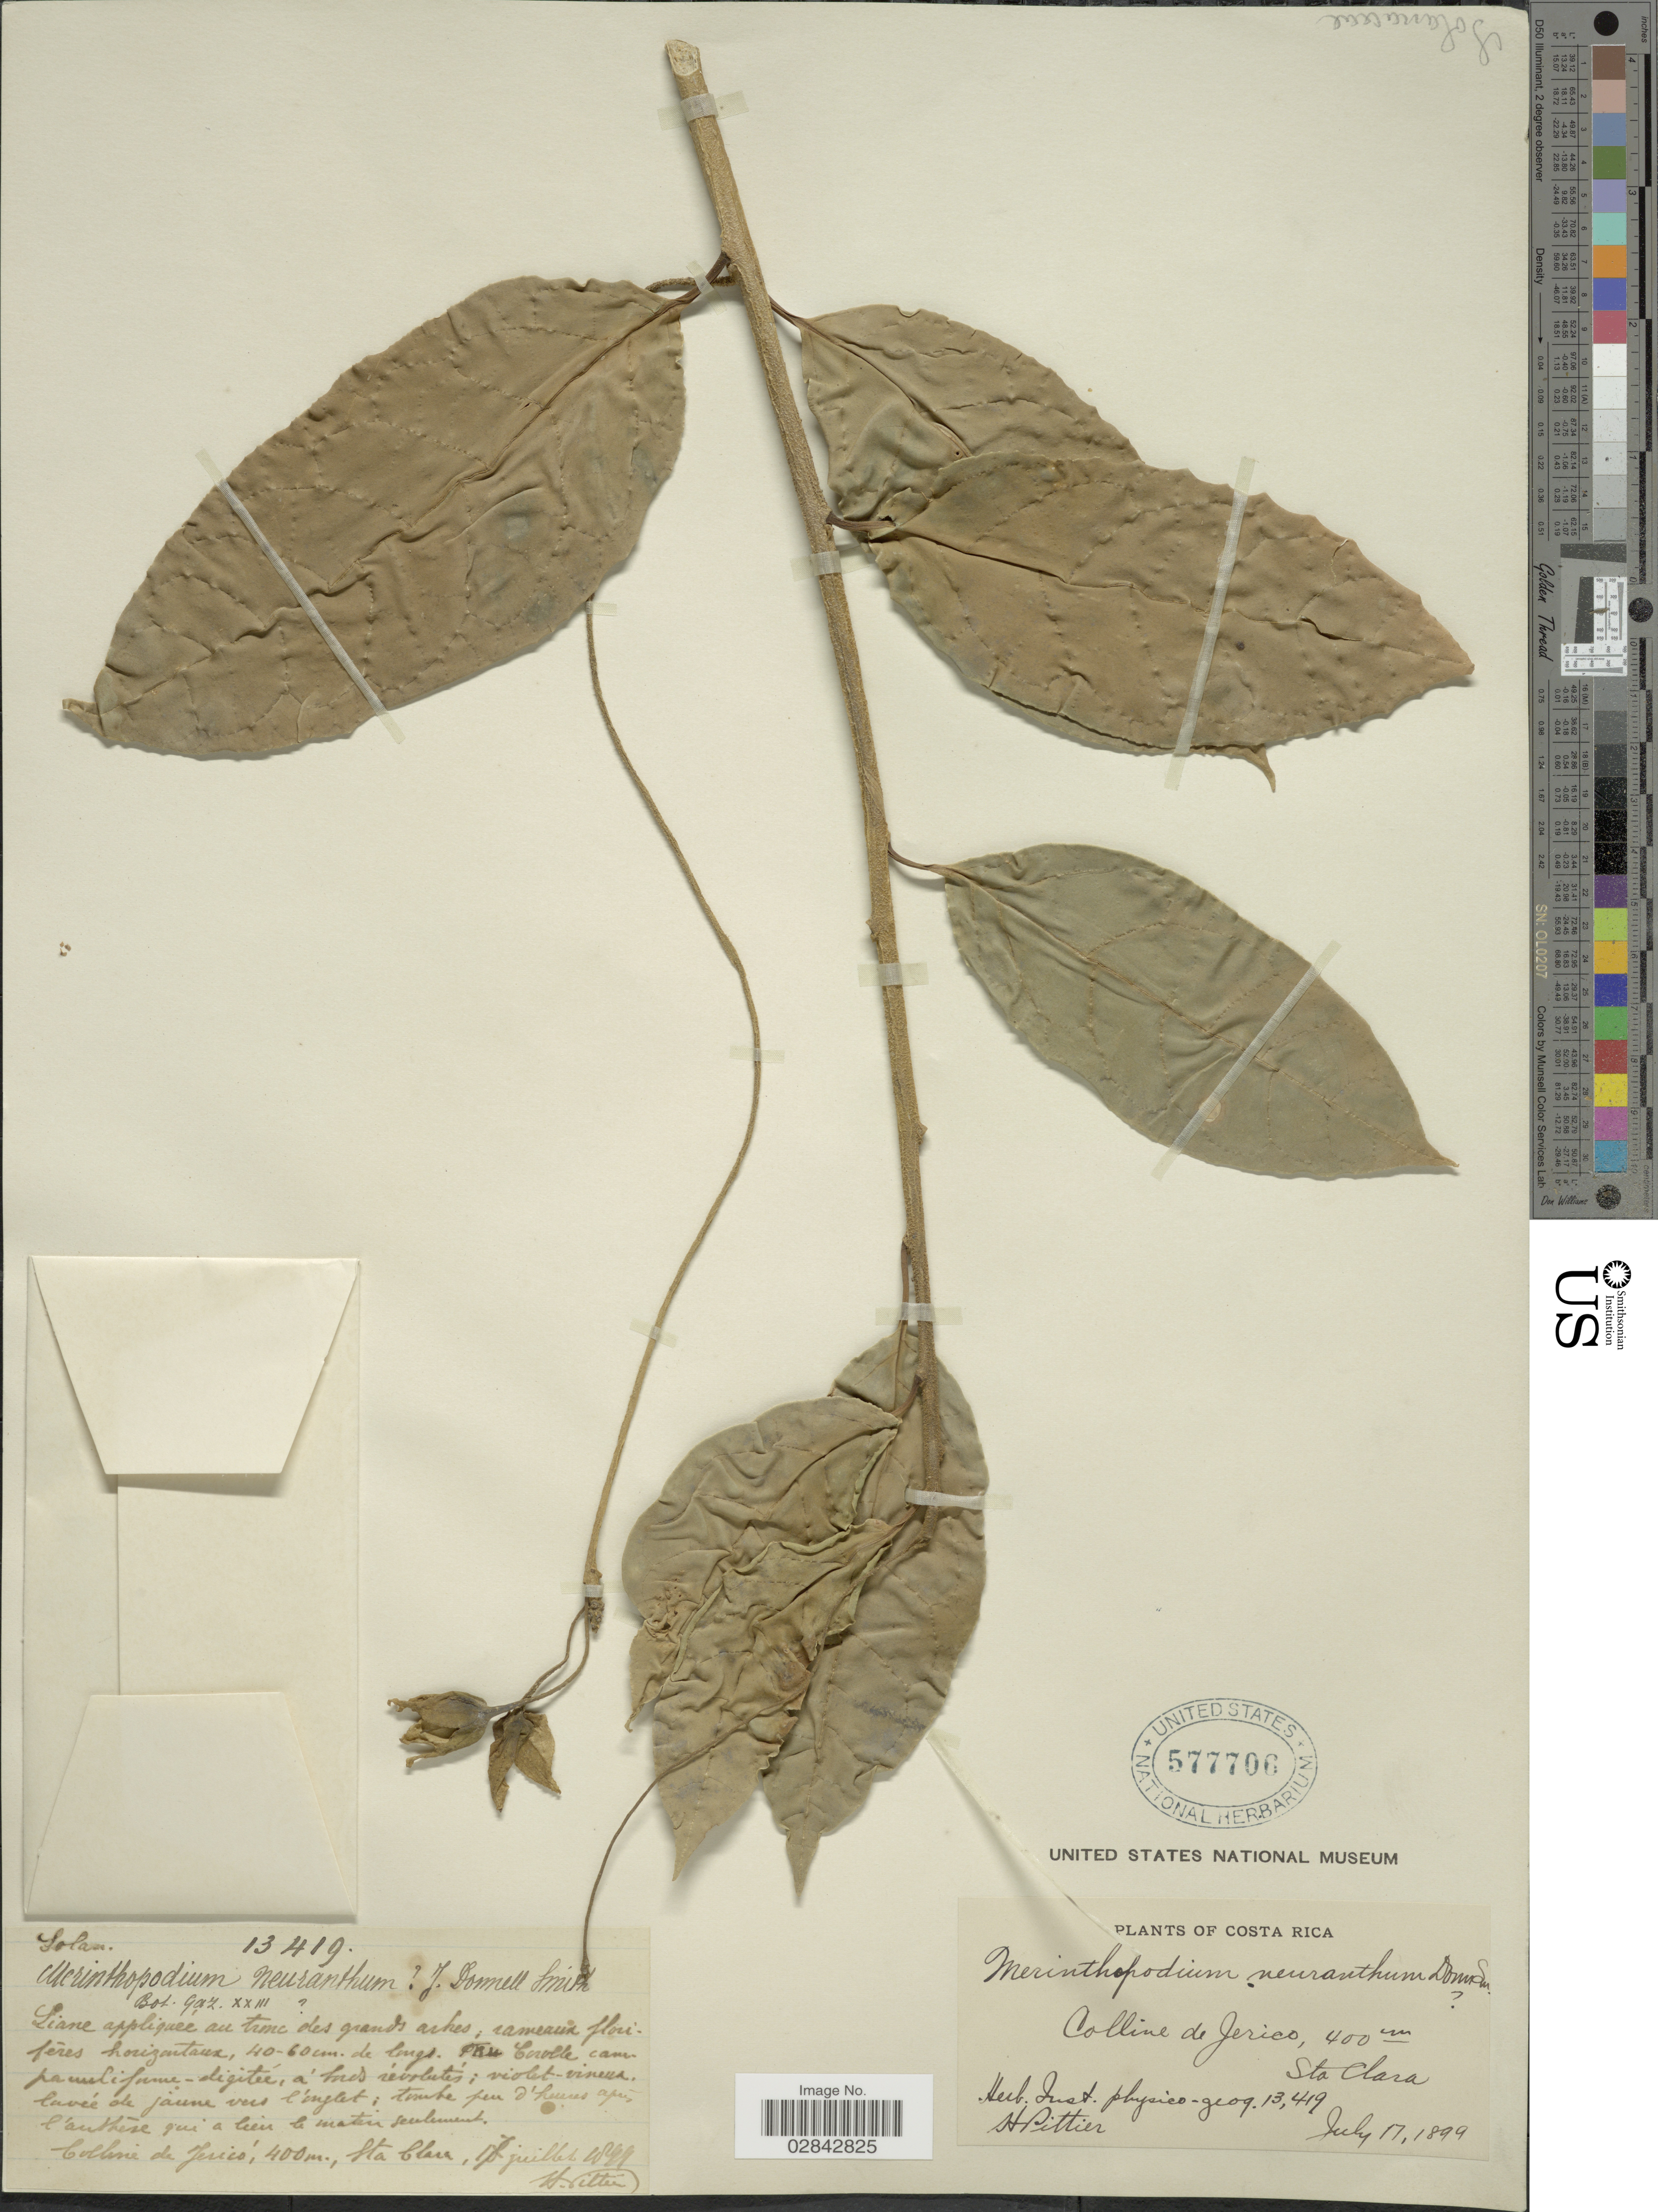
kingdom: Plantae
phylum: Tracheophyta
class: Magnoliopsida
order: Solanales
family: Solanaceae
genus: Markea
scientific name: Markea neurantha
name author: Hemsl.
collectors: H. F. Pittier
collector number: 13419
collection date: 1899-07-17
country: Costa Rica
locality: Colline de Jerico. Sta Clara.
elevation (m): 400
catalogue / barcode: US 577706